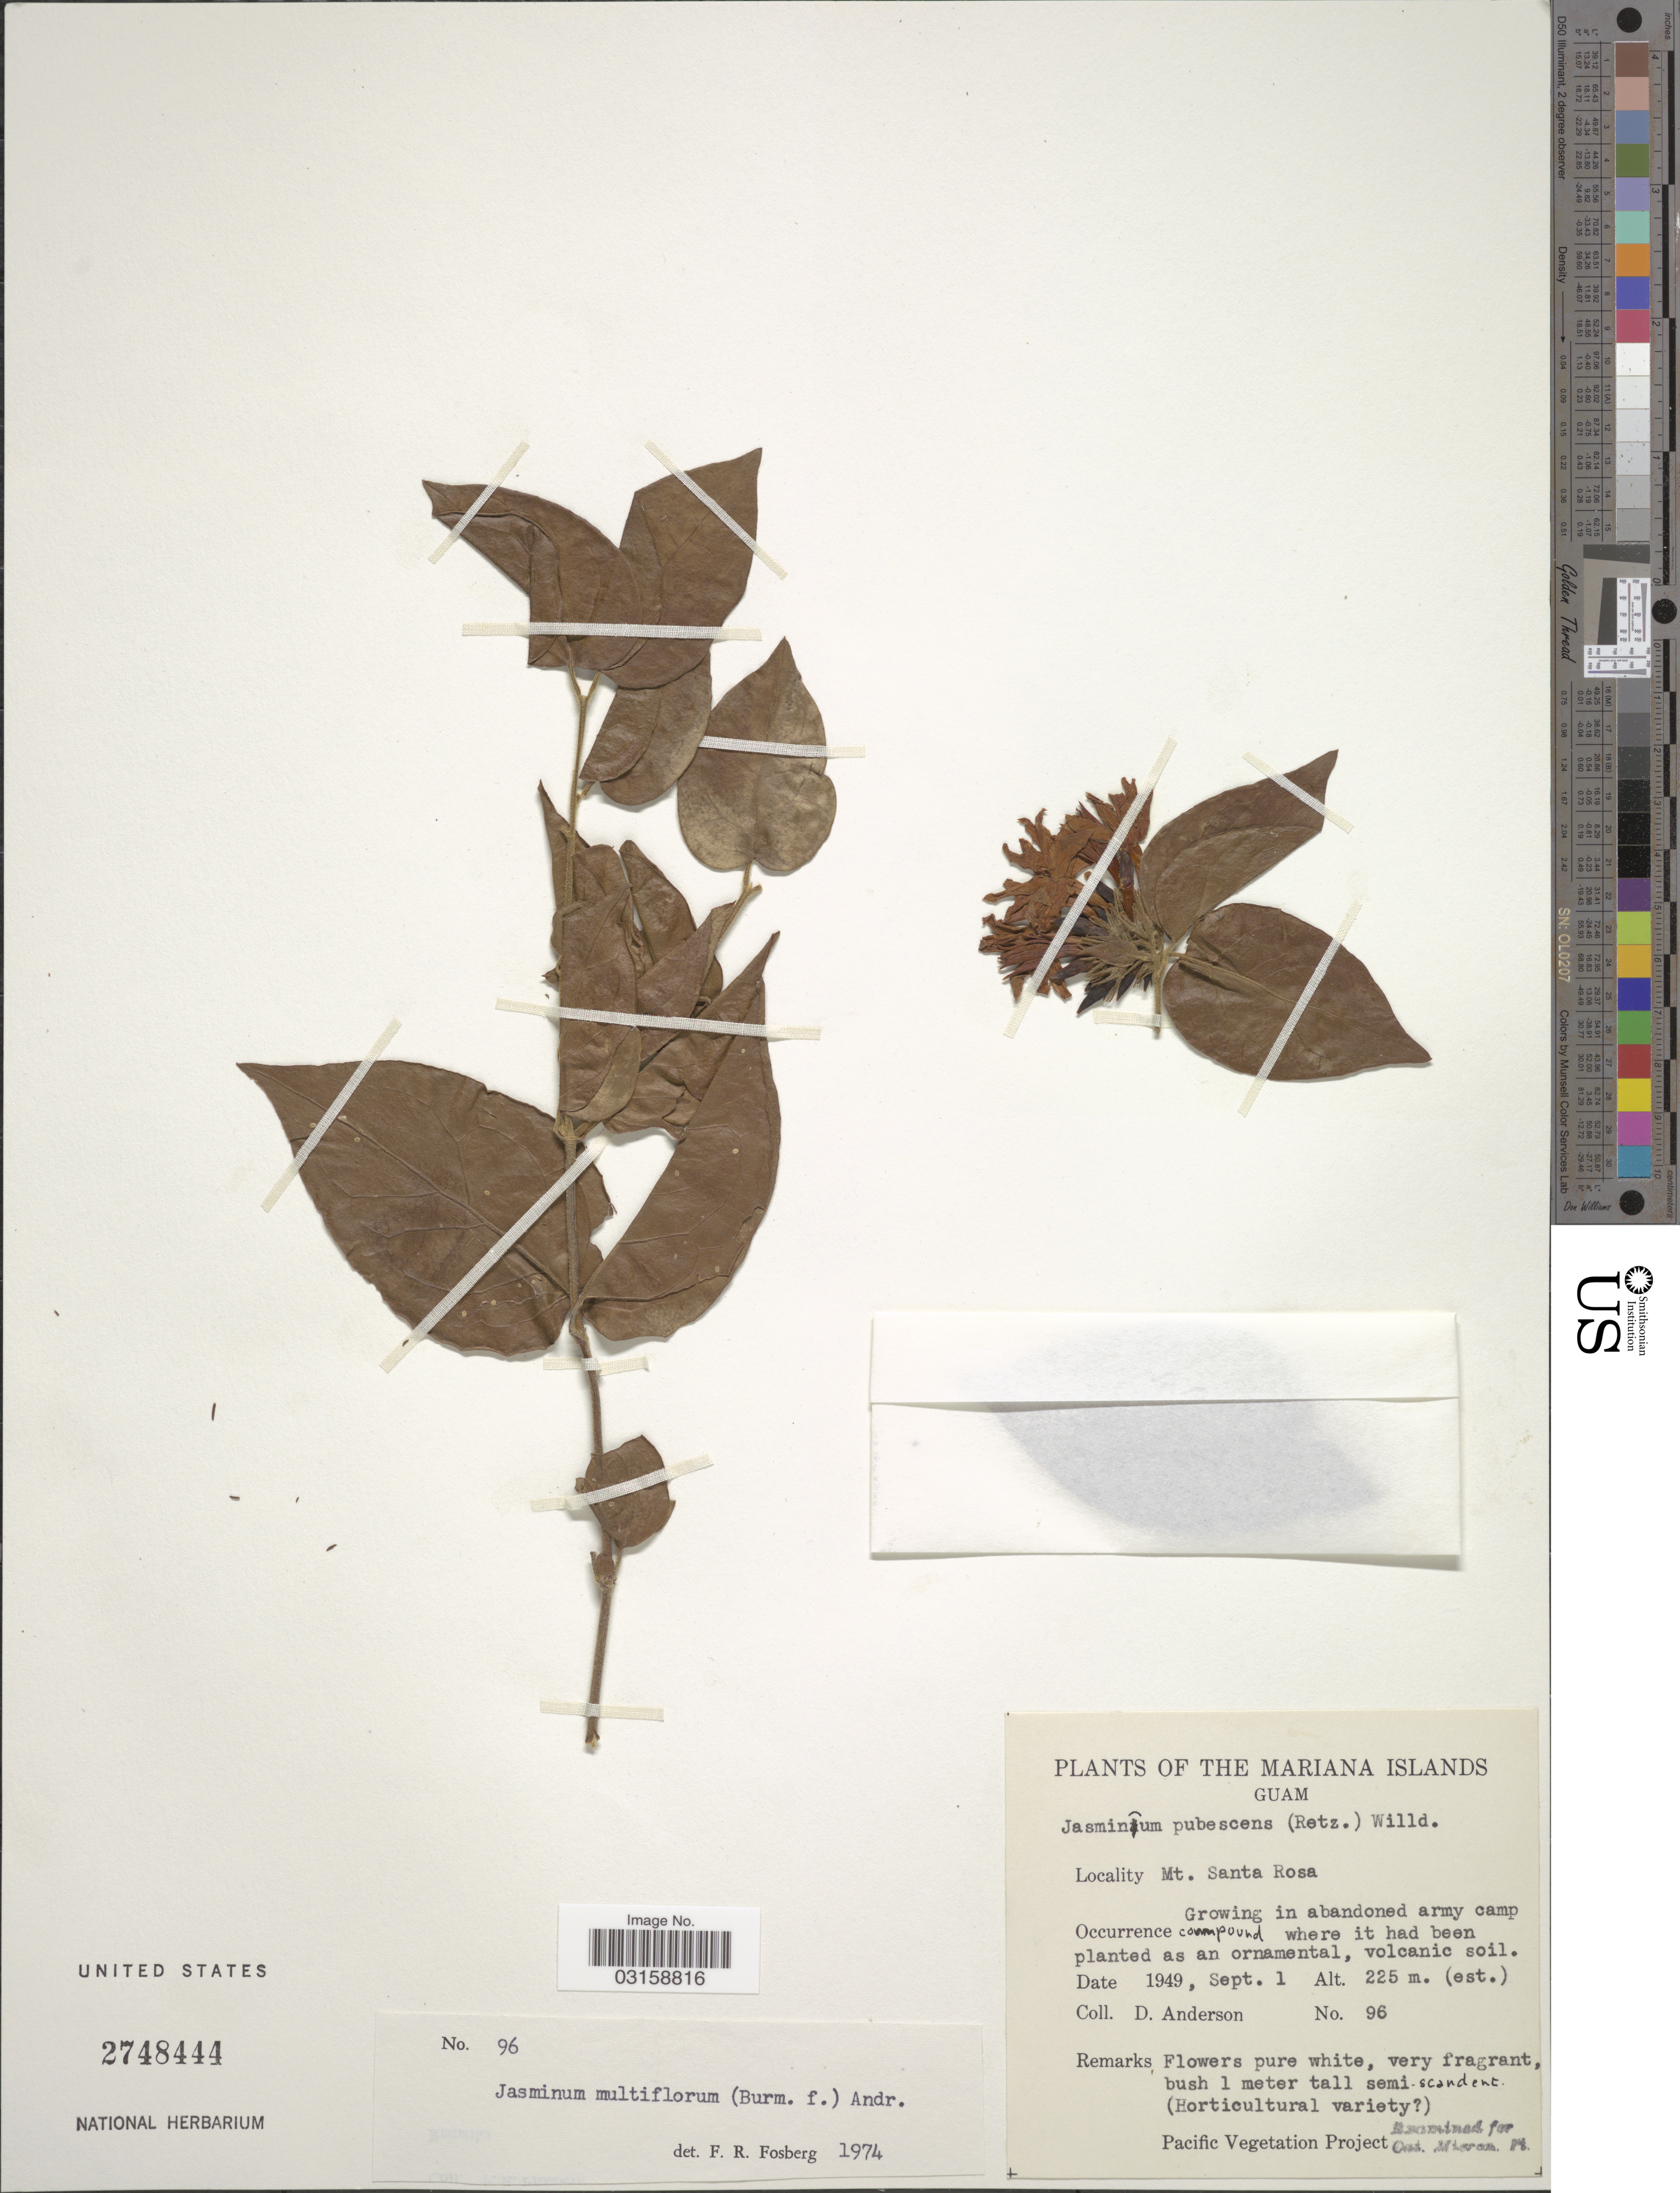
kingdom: Plantae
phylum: Tracheophyta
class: Magnoliopsida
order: Lamiales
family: Oleaceae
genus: Jasminum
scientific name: Jasminum multiflorum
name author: (Burm. f.) Andrews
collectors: D. Anderson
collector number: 96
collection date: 1949-09-01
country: Guam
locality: Mariana Islands. Mt. Santa Rosa.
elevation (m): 225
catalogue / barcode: US 2748444